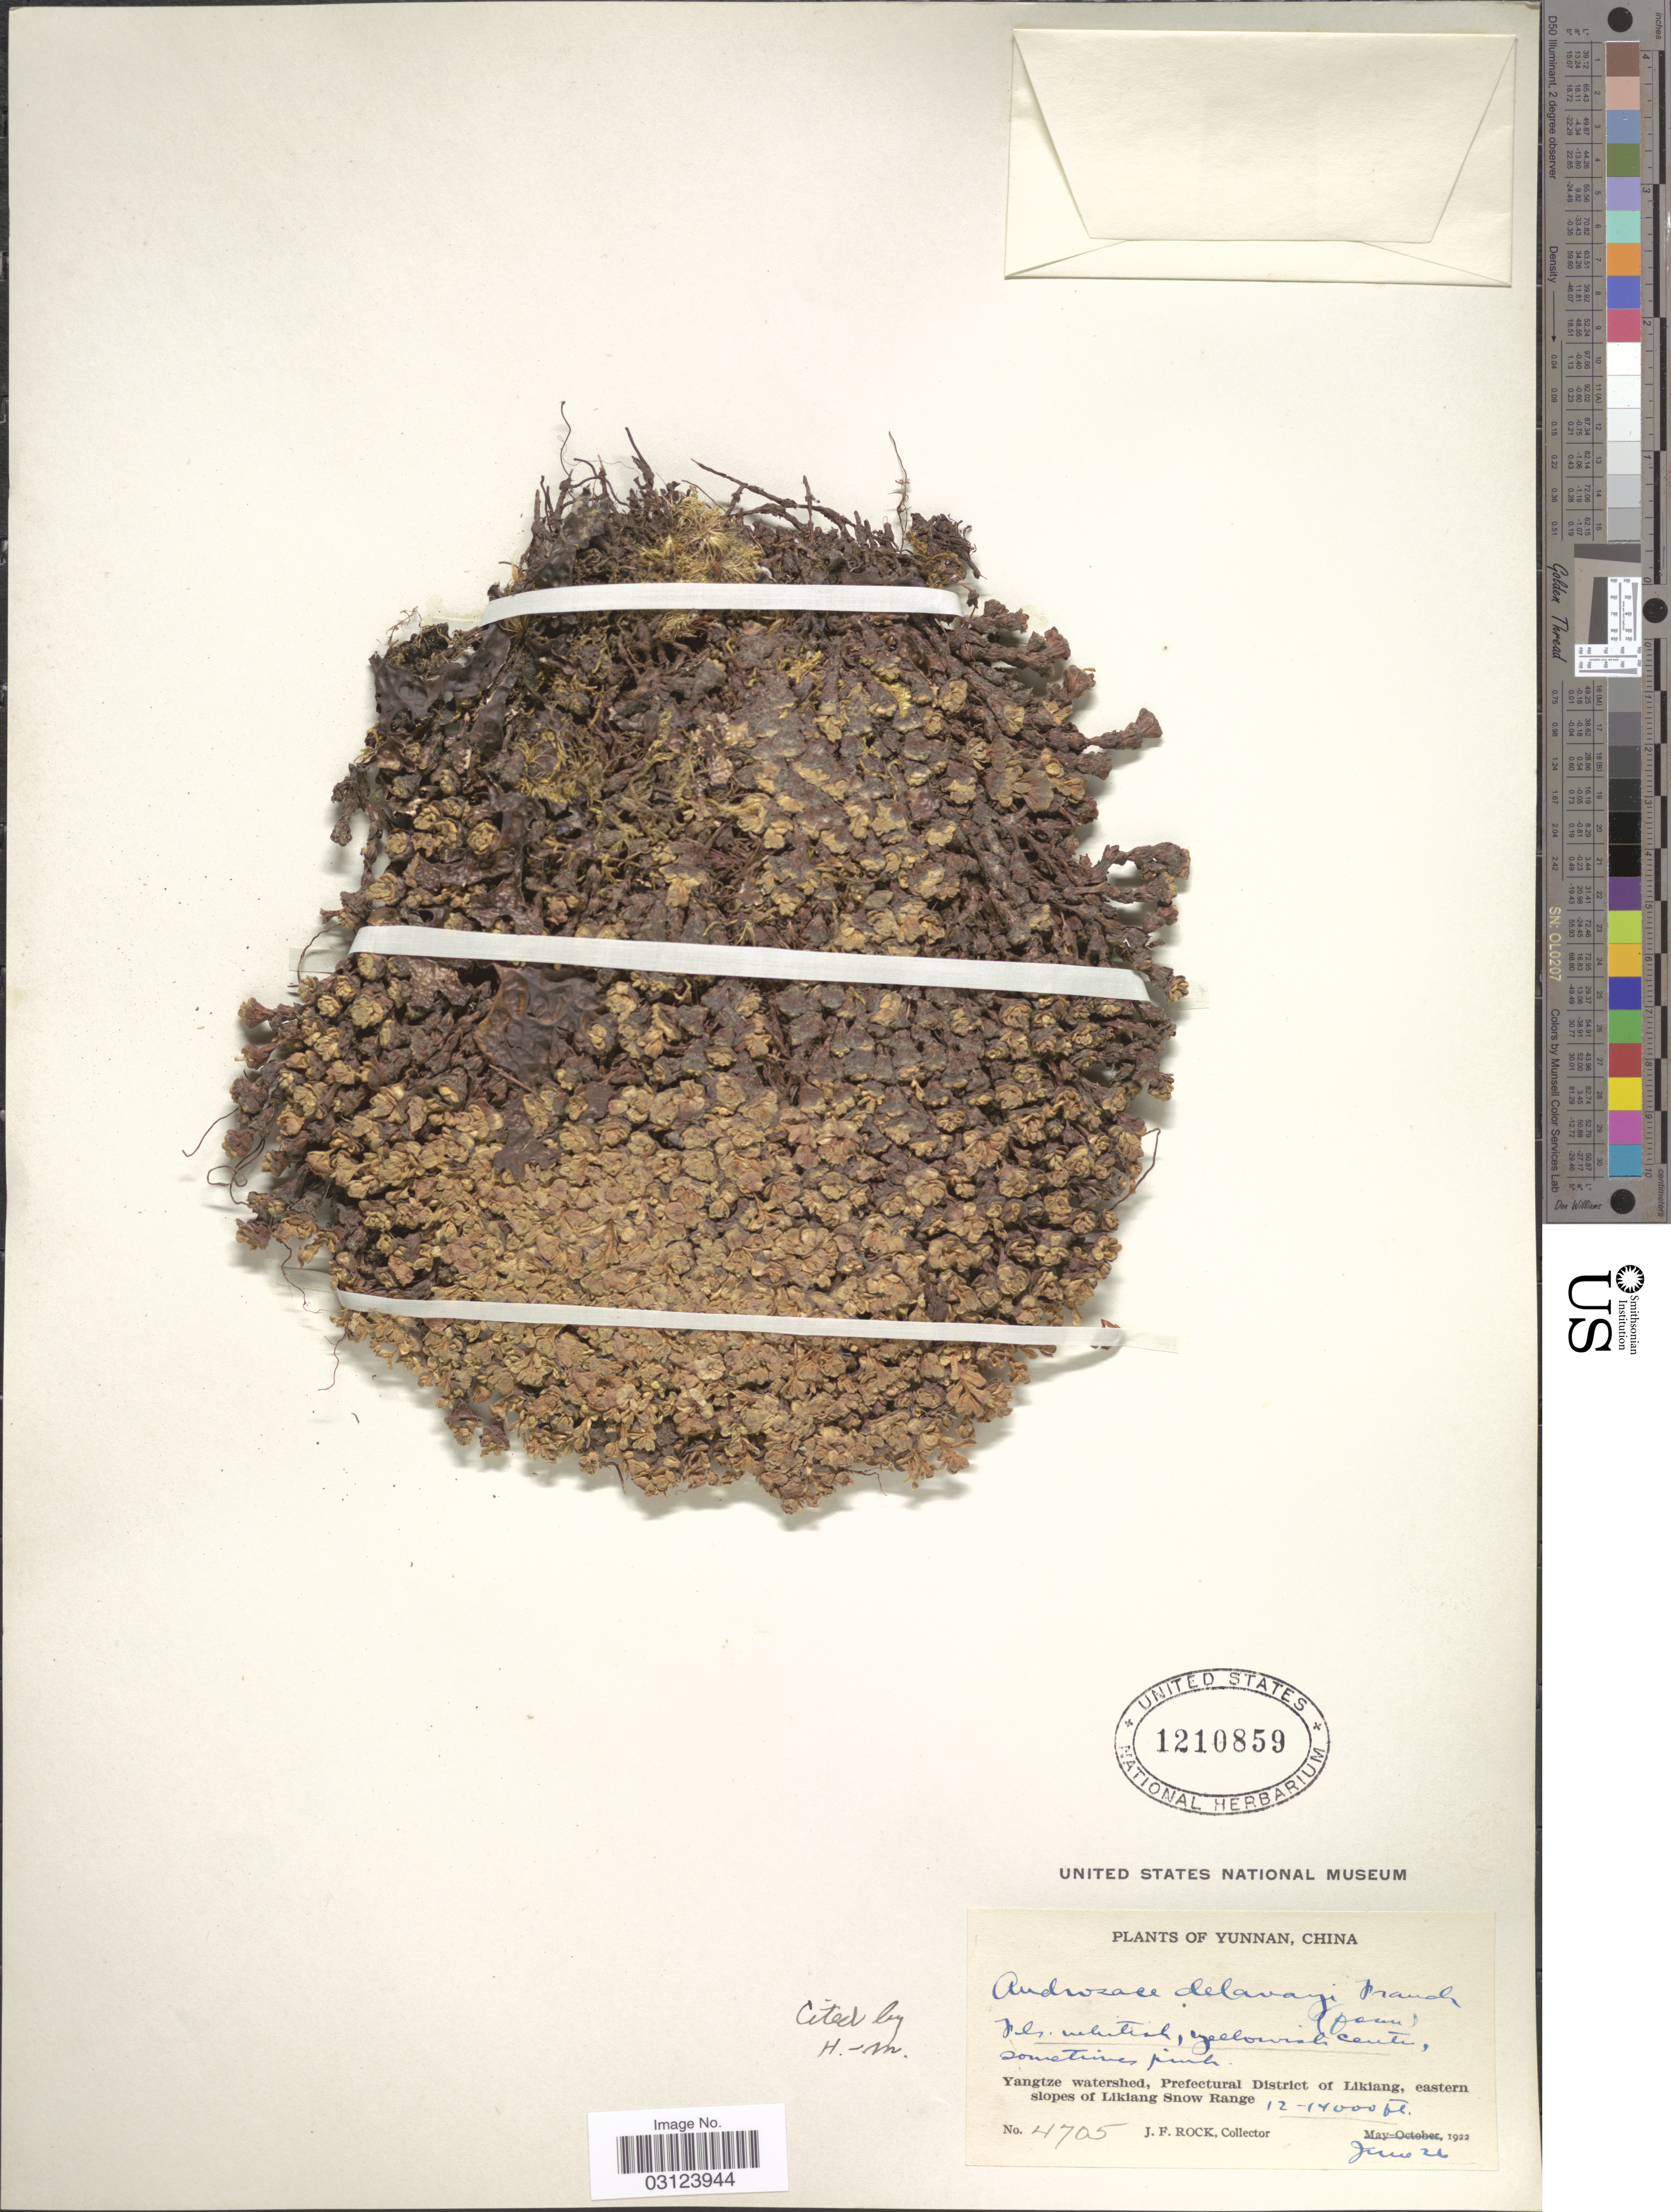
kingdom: Plantae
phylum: Tracheophyta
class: Magnoliopsida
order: Ericales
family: Primulaceae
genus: Androsace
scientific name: Androsace delavayi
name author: Franch.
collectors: J. Rock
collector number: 4705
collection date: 1922-06-26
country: China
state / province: Yunnan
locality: Yangtze watershed, Prefectural District of Likiang, eastern slopes of Likiang Snow Range.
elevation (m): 3658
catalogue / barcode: US 1210859